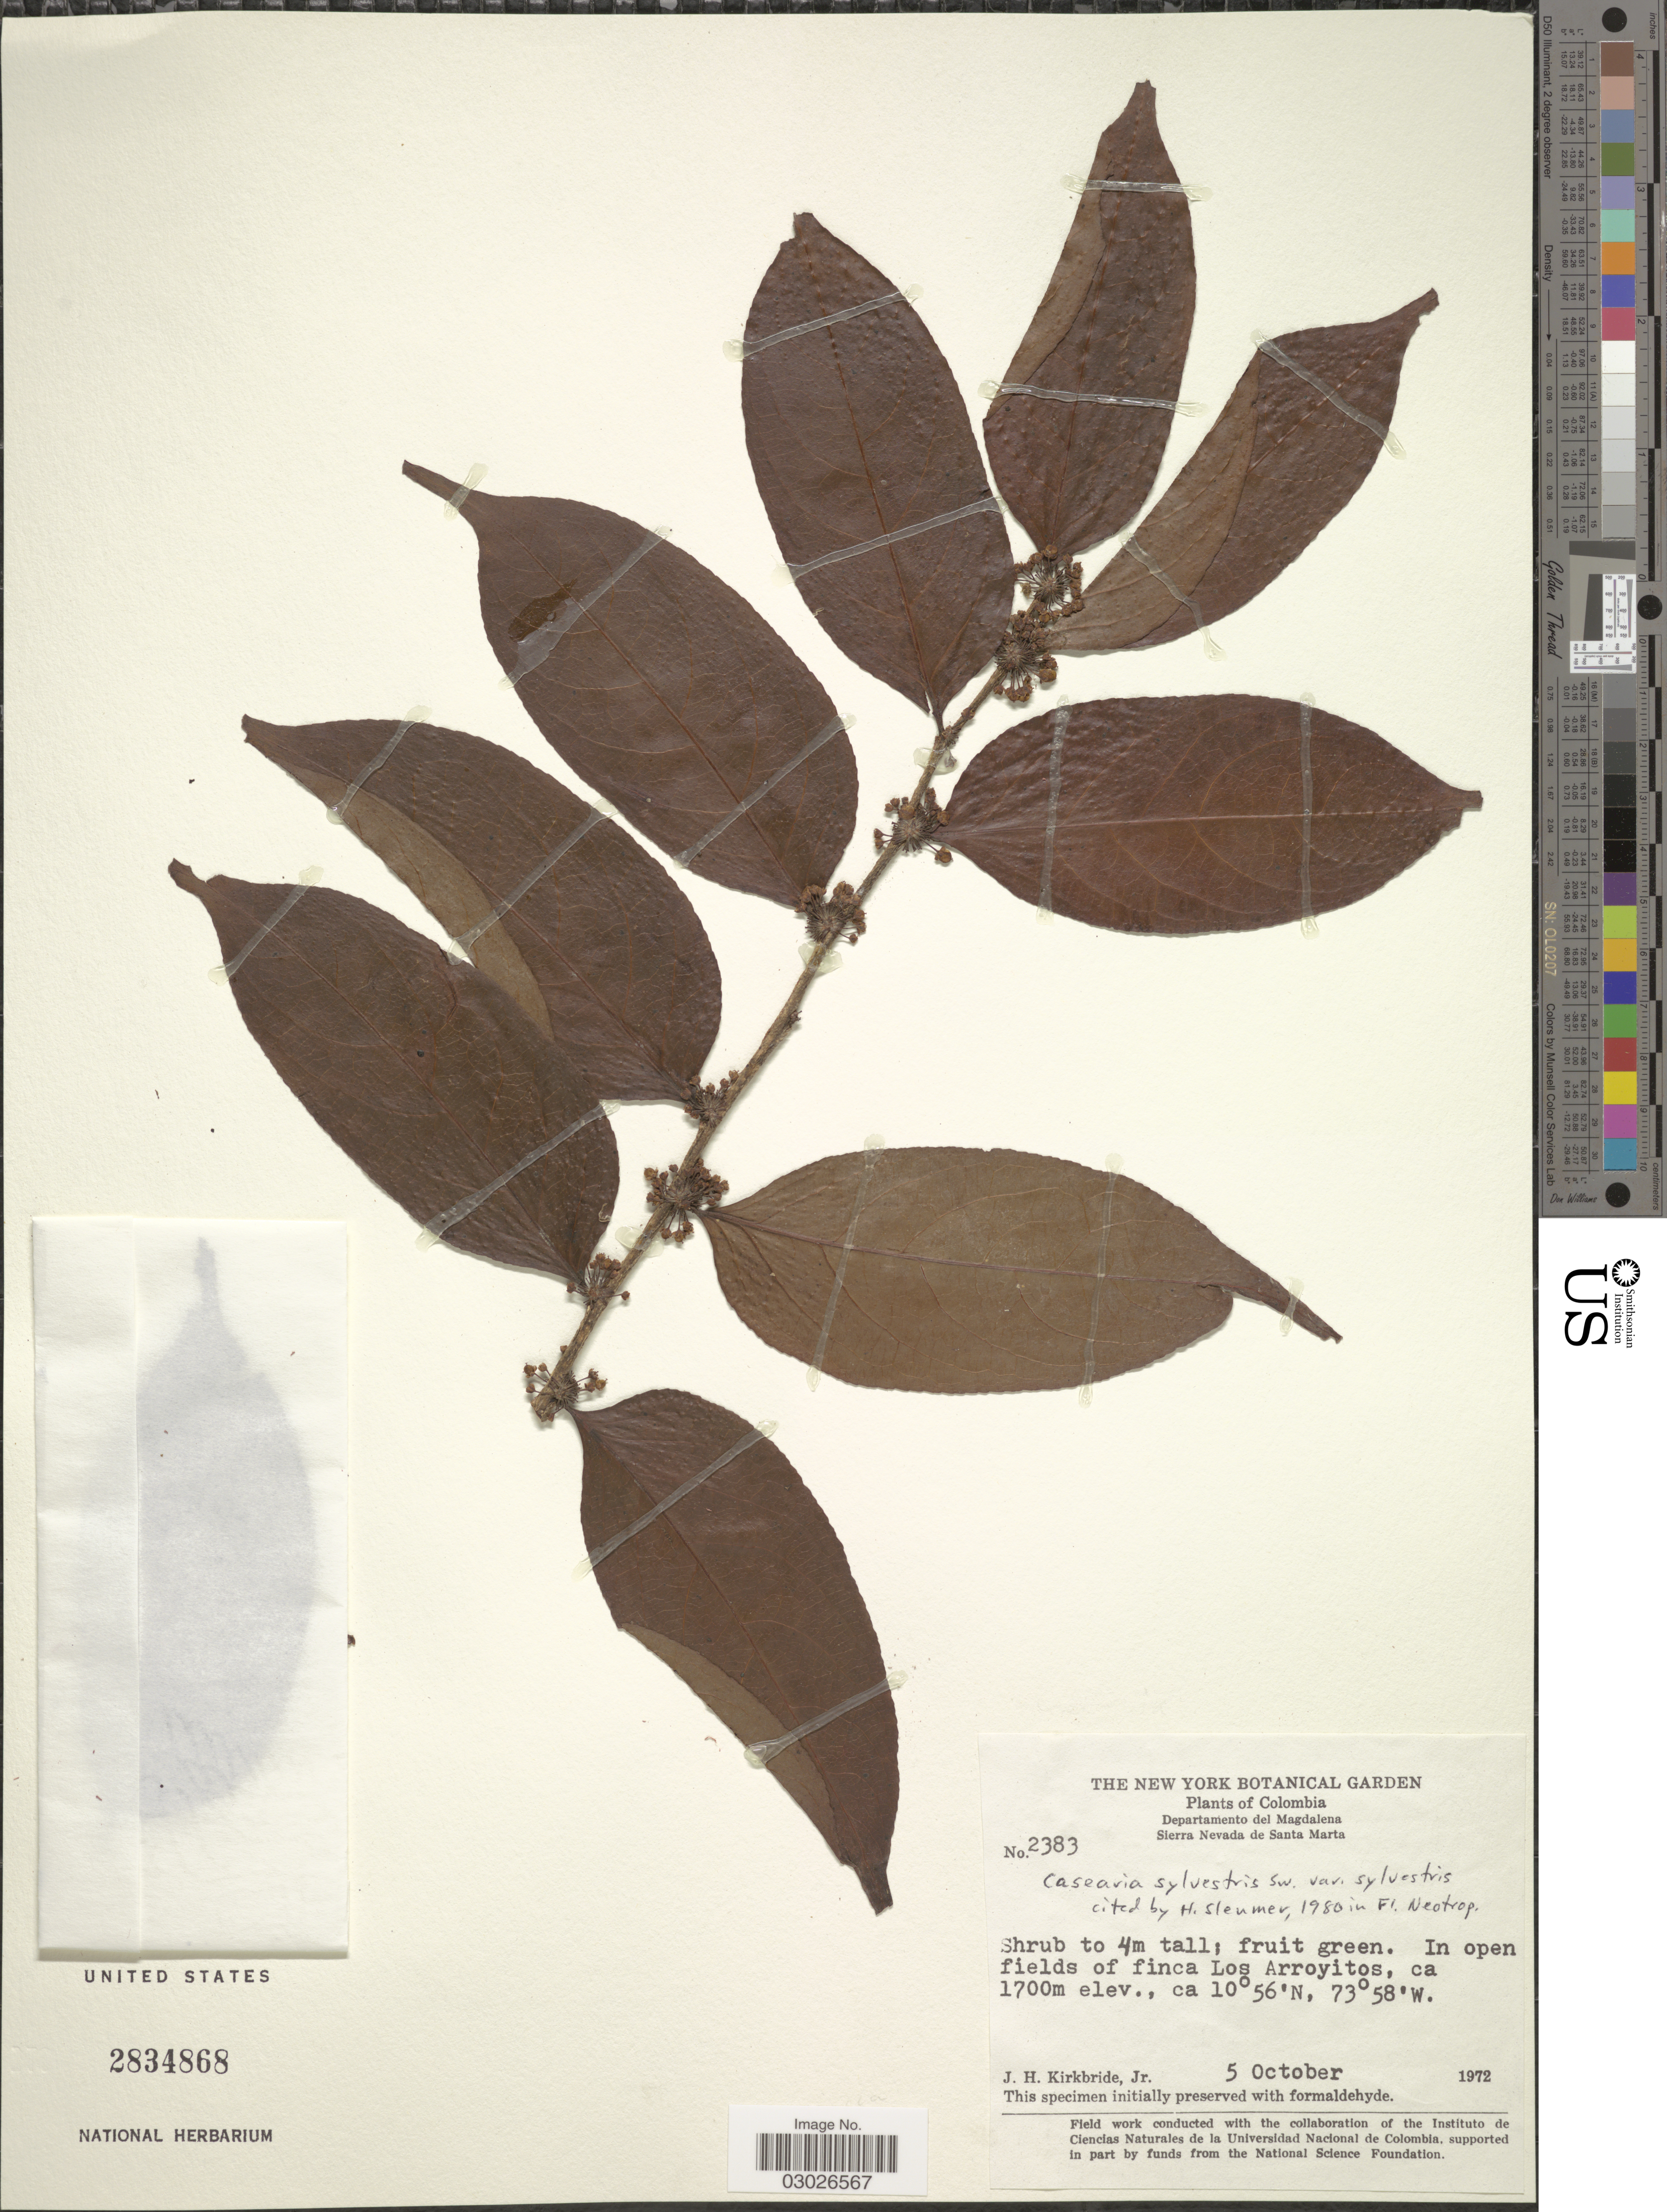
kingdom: Plantae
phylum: Tracheophyta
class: Magnoliopsida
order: Malpighiales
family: Salicaceae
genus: Casearia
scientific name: Casearia sylvestris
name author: Sw.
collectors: J. H. Kirkbride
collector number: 2383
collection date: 1972-10-05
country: Colombia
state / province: Magdalena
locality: Departamento del Magdalena, Sierra Nevada de Santa Marta, In open fields of finca Los Arroyitos.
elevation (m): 1700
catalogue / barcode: US 2834868